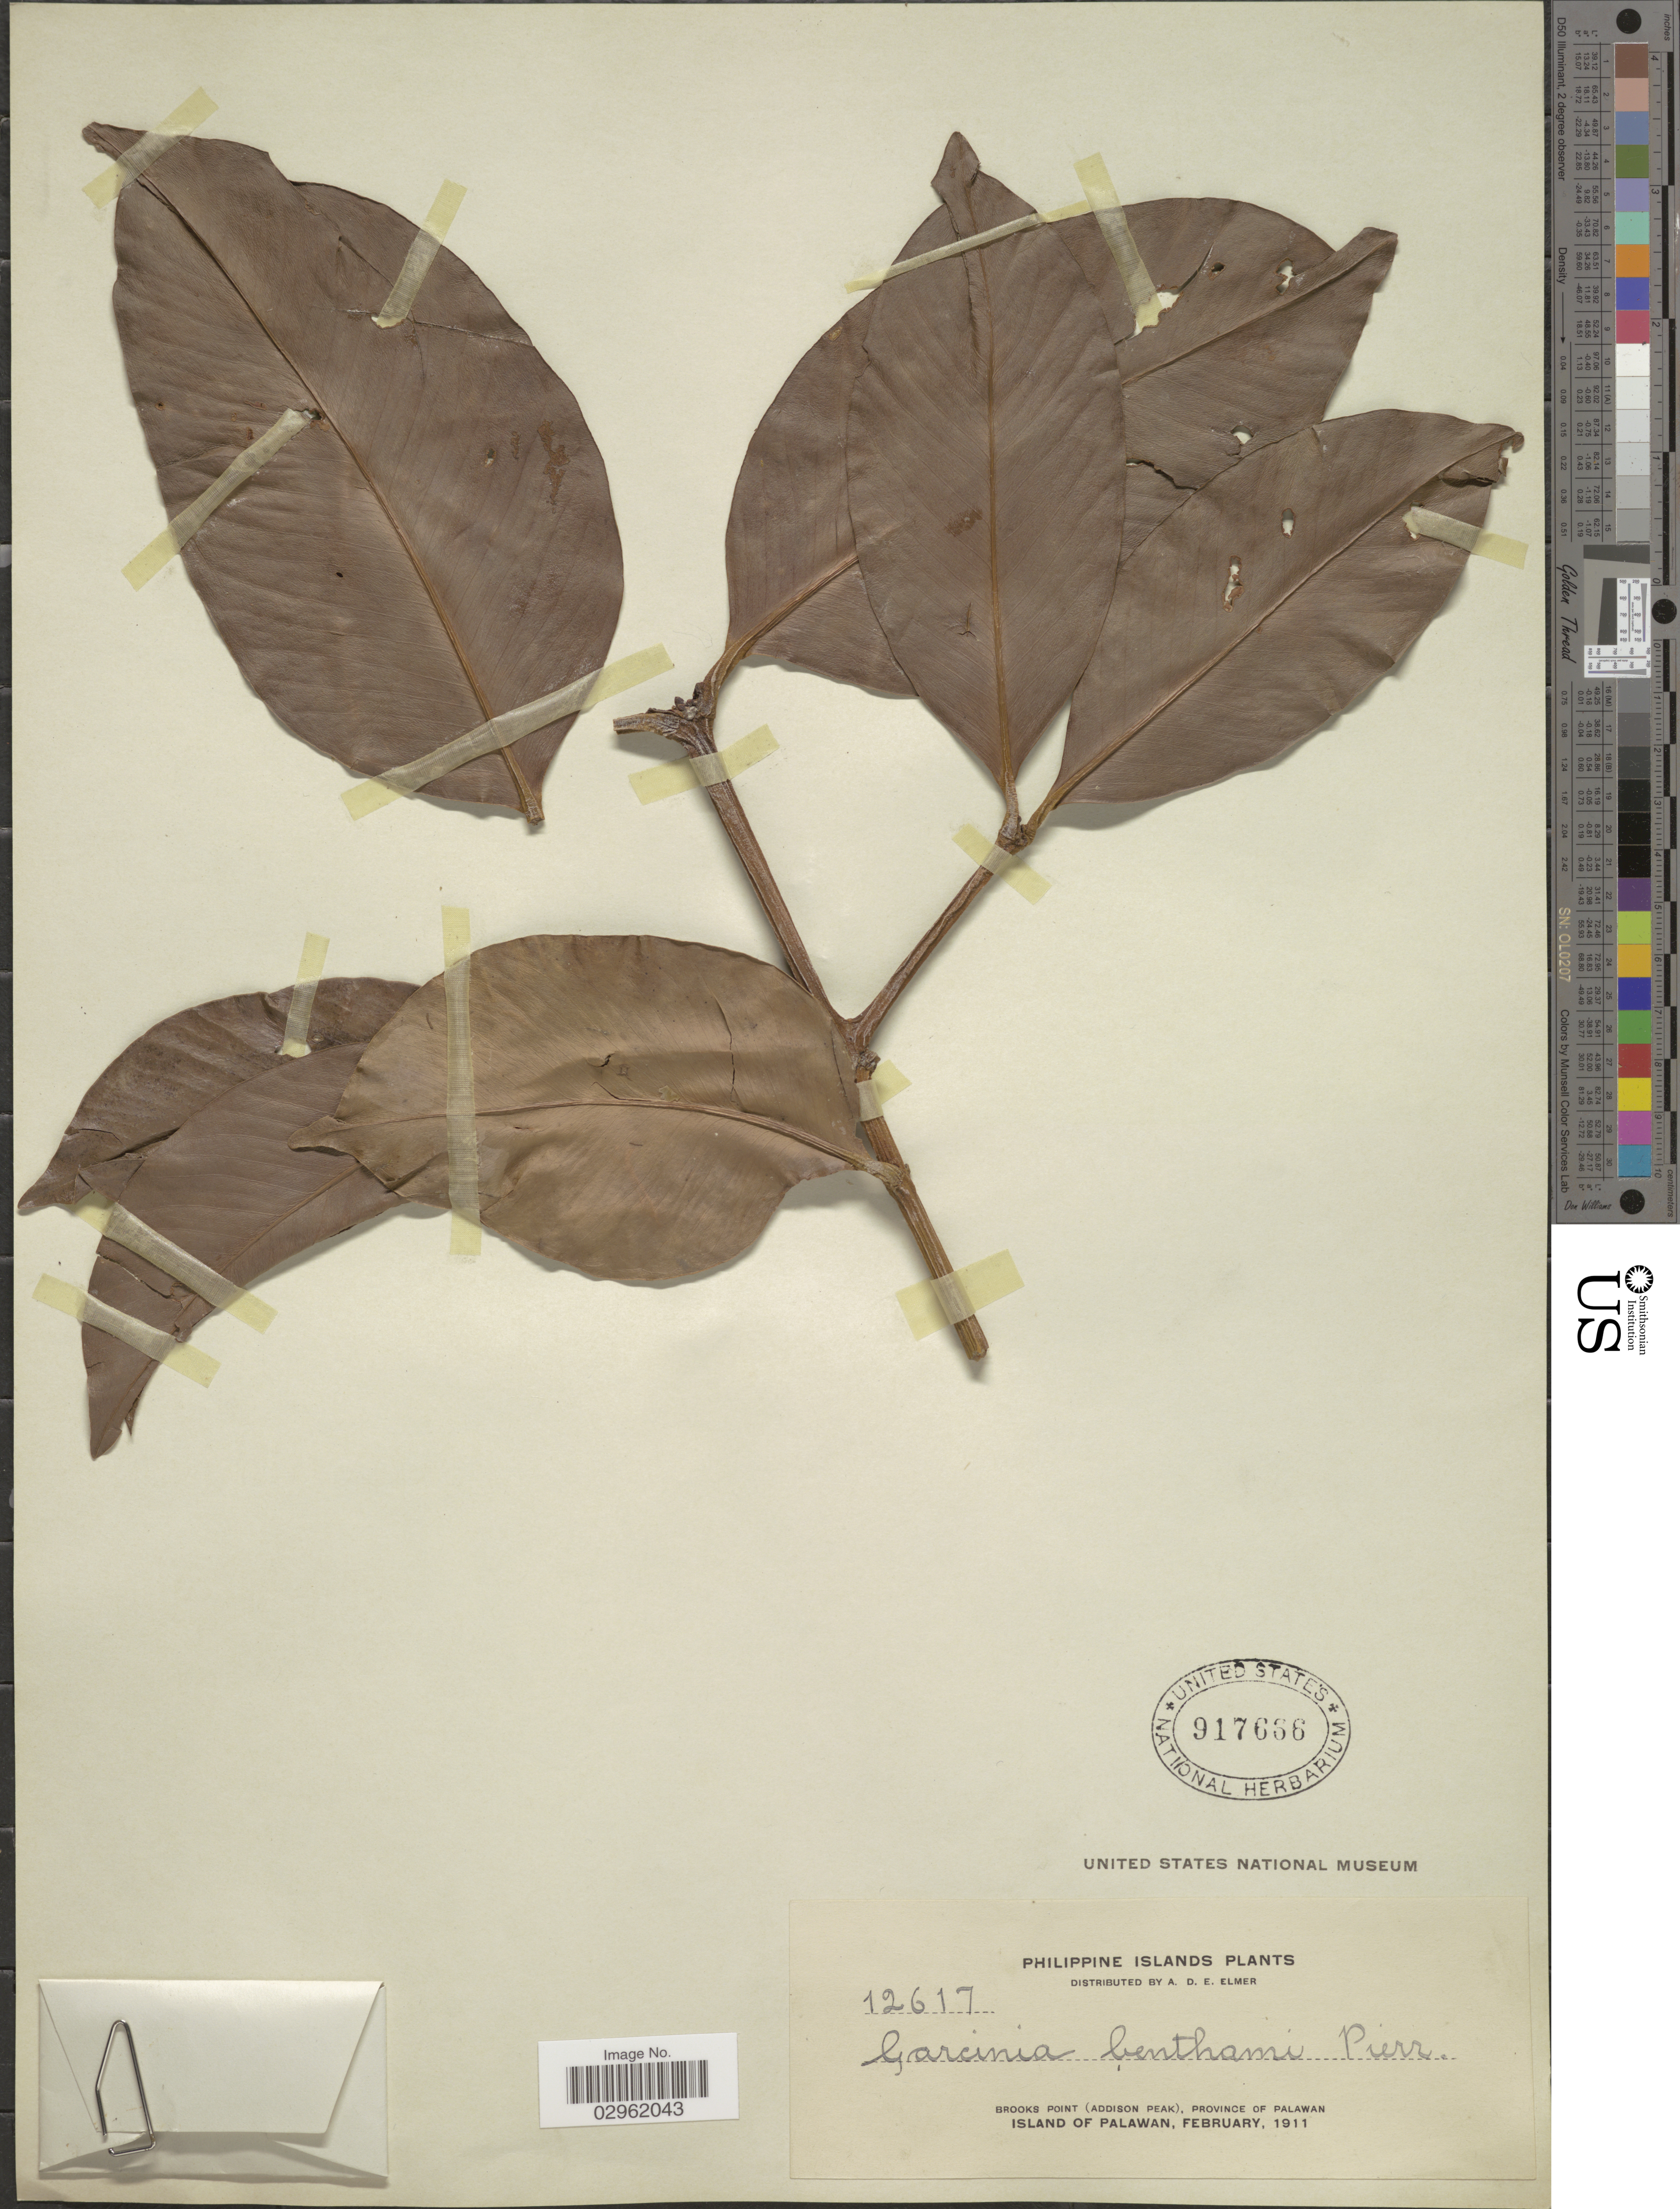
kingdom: Plantae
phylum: Tracheophyta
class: Magnoliopsida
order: Malpighiales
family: Clusiaceae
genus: Garcinia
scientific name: Garcinia benthamii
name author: Pierre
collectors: A. D. E. Elmer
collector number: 12617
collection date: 1911-02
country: Philippines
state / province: Mimaropa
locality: Philippine Islands. Brooks Point (Addison Peak), Province of Palawan. Island of Palawan.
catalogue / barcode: US 917666